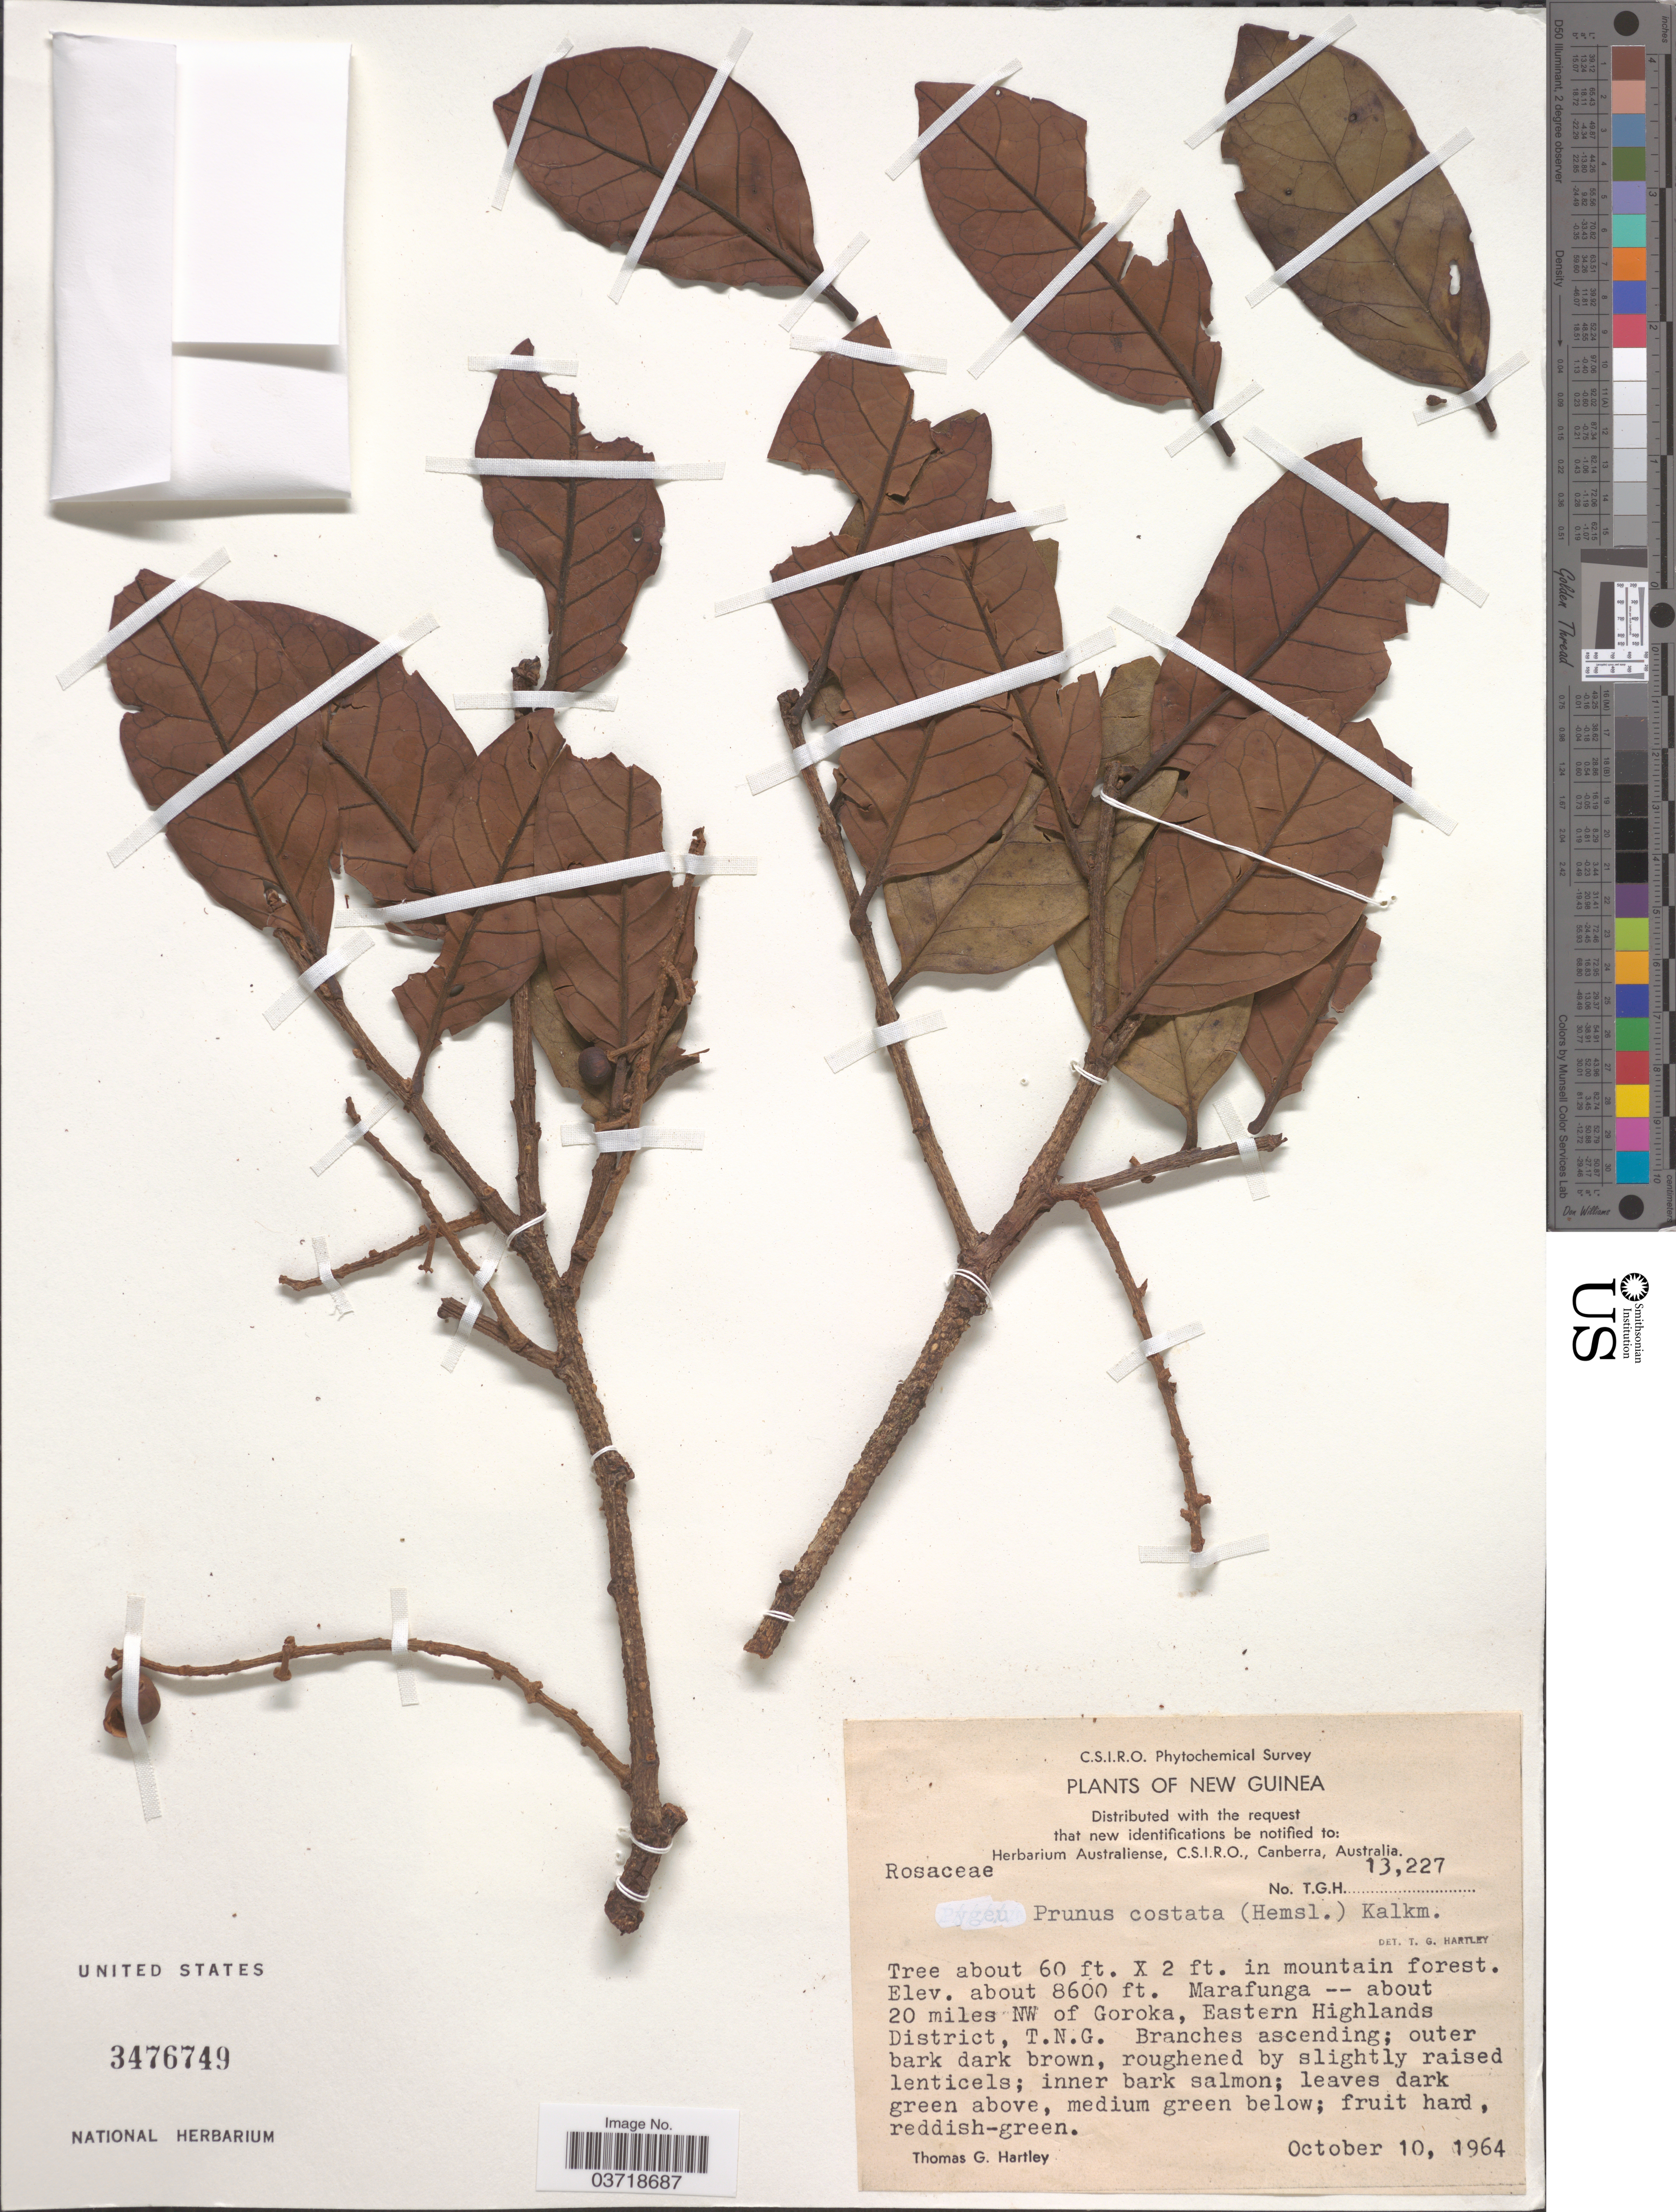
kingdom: Plantae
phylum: Tracheophyta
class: Magnoliopsida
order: Rosales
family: Rosaceae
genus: Prunus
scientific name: Prunus costata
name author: (Hemsl.) Kalkman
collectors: T. G. Hartley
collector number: TGH 13227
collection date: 1964-10-10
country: Papua New Guinea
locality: New guinea. Marafunga -- about 20 miles NW of Goroka, Eastern Highlands District, T.N.G.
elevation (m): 2621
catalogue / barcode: US 3476749